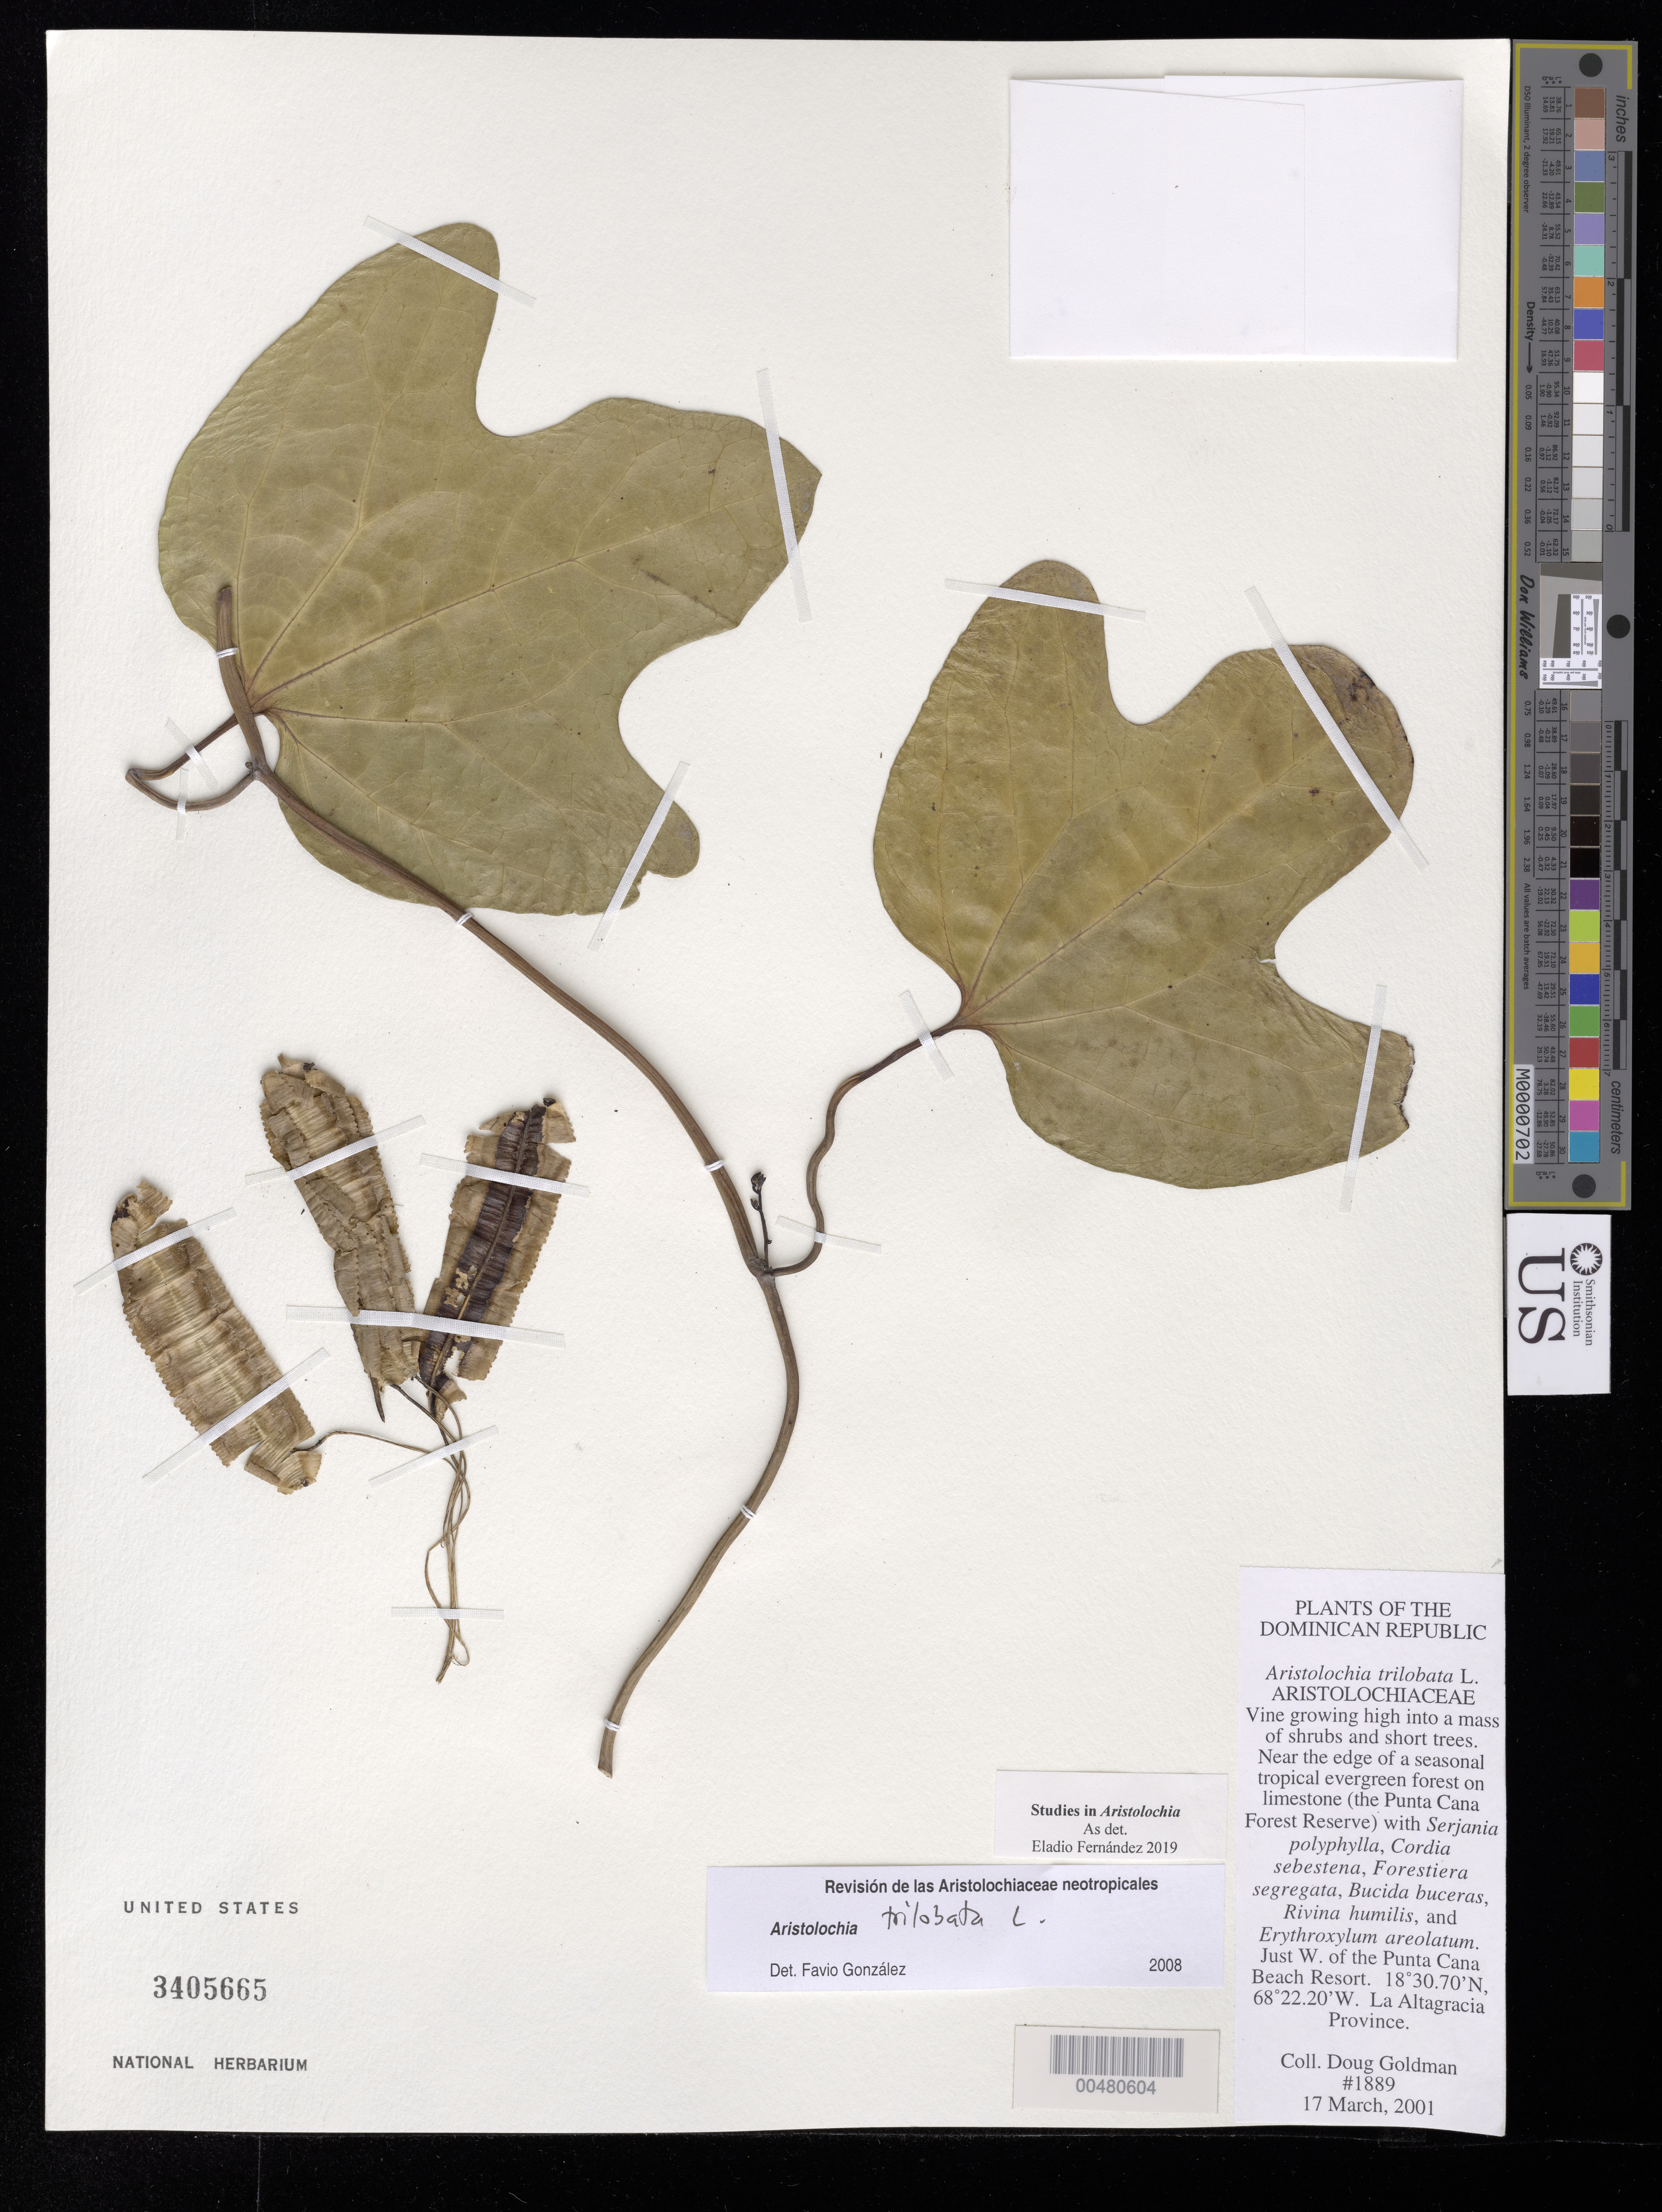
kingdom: Plantae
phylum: Tracheophyta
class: Magnoliopsida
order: Piperales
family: Aristolochiaceae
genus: Aristolochia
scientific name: Aristolochia trilobata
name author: L.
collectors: D. H. Goldman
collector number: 1889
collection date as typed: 17 Mar 2001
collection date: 2001-03-17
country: Dominican Republic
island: Hispaniola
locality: La Altagracia Province: just W of Punta Cana Beach Resort.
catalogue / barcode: US 3405665